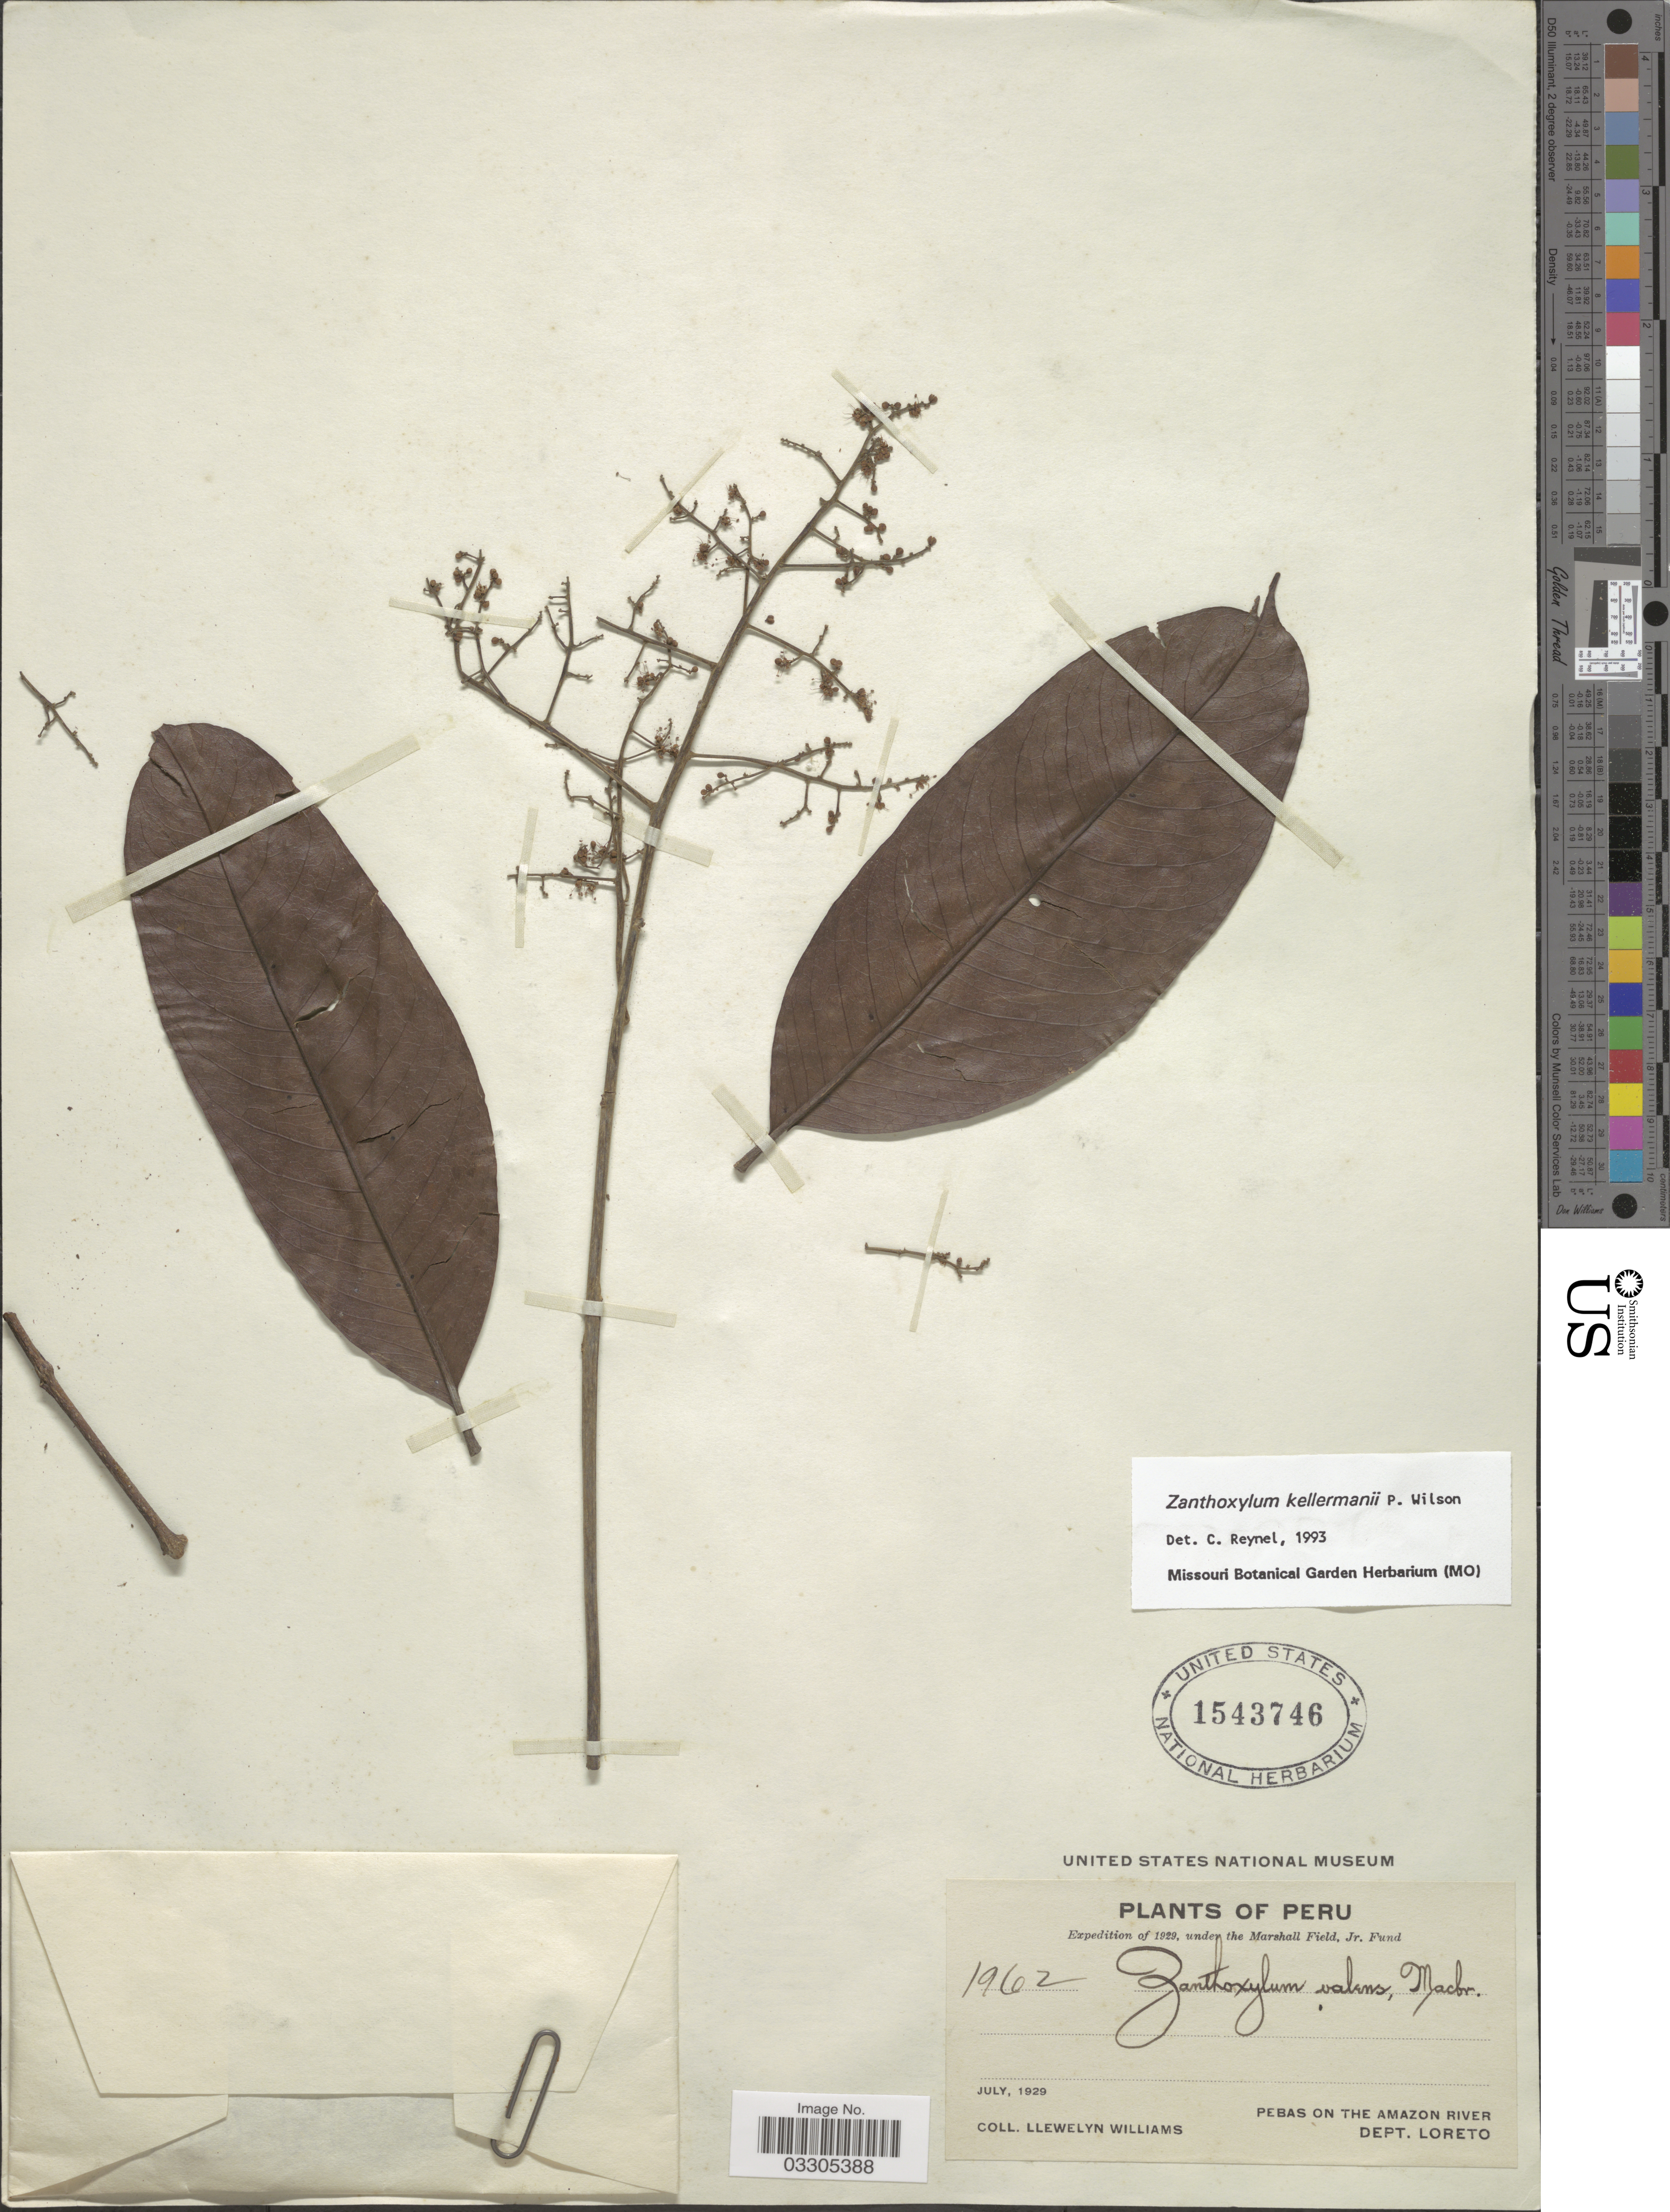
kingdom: Plantae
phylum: Tracheophyta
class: Magnoliopsida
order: Sapindales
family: Rutaceae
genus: Zanthoxylum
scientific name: Zanthoxylum kellermanii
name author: P. Wilson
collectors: Ll. Williams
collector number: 1962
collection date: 1929-07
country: Peru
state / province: Loreto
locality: Pebas on the Amazon River. Dept. Loreto.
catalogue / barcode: US 1543746